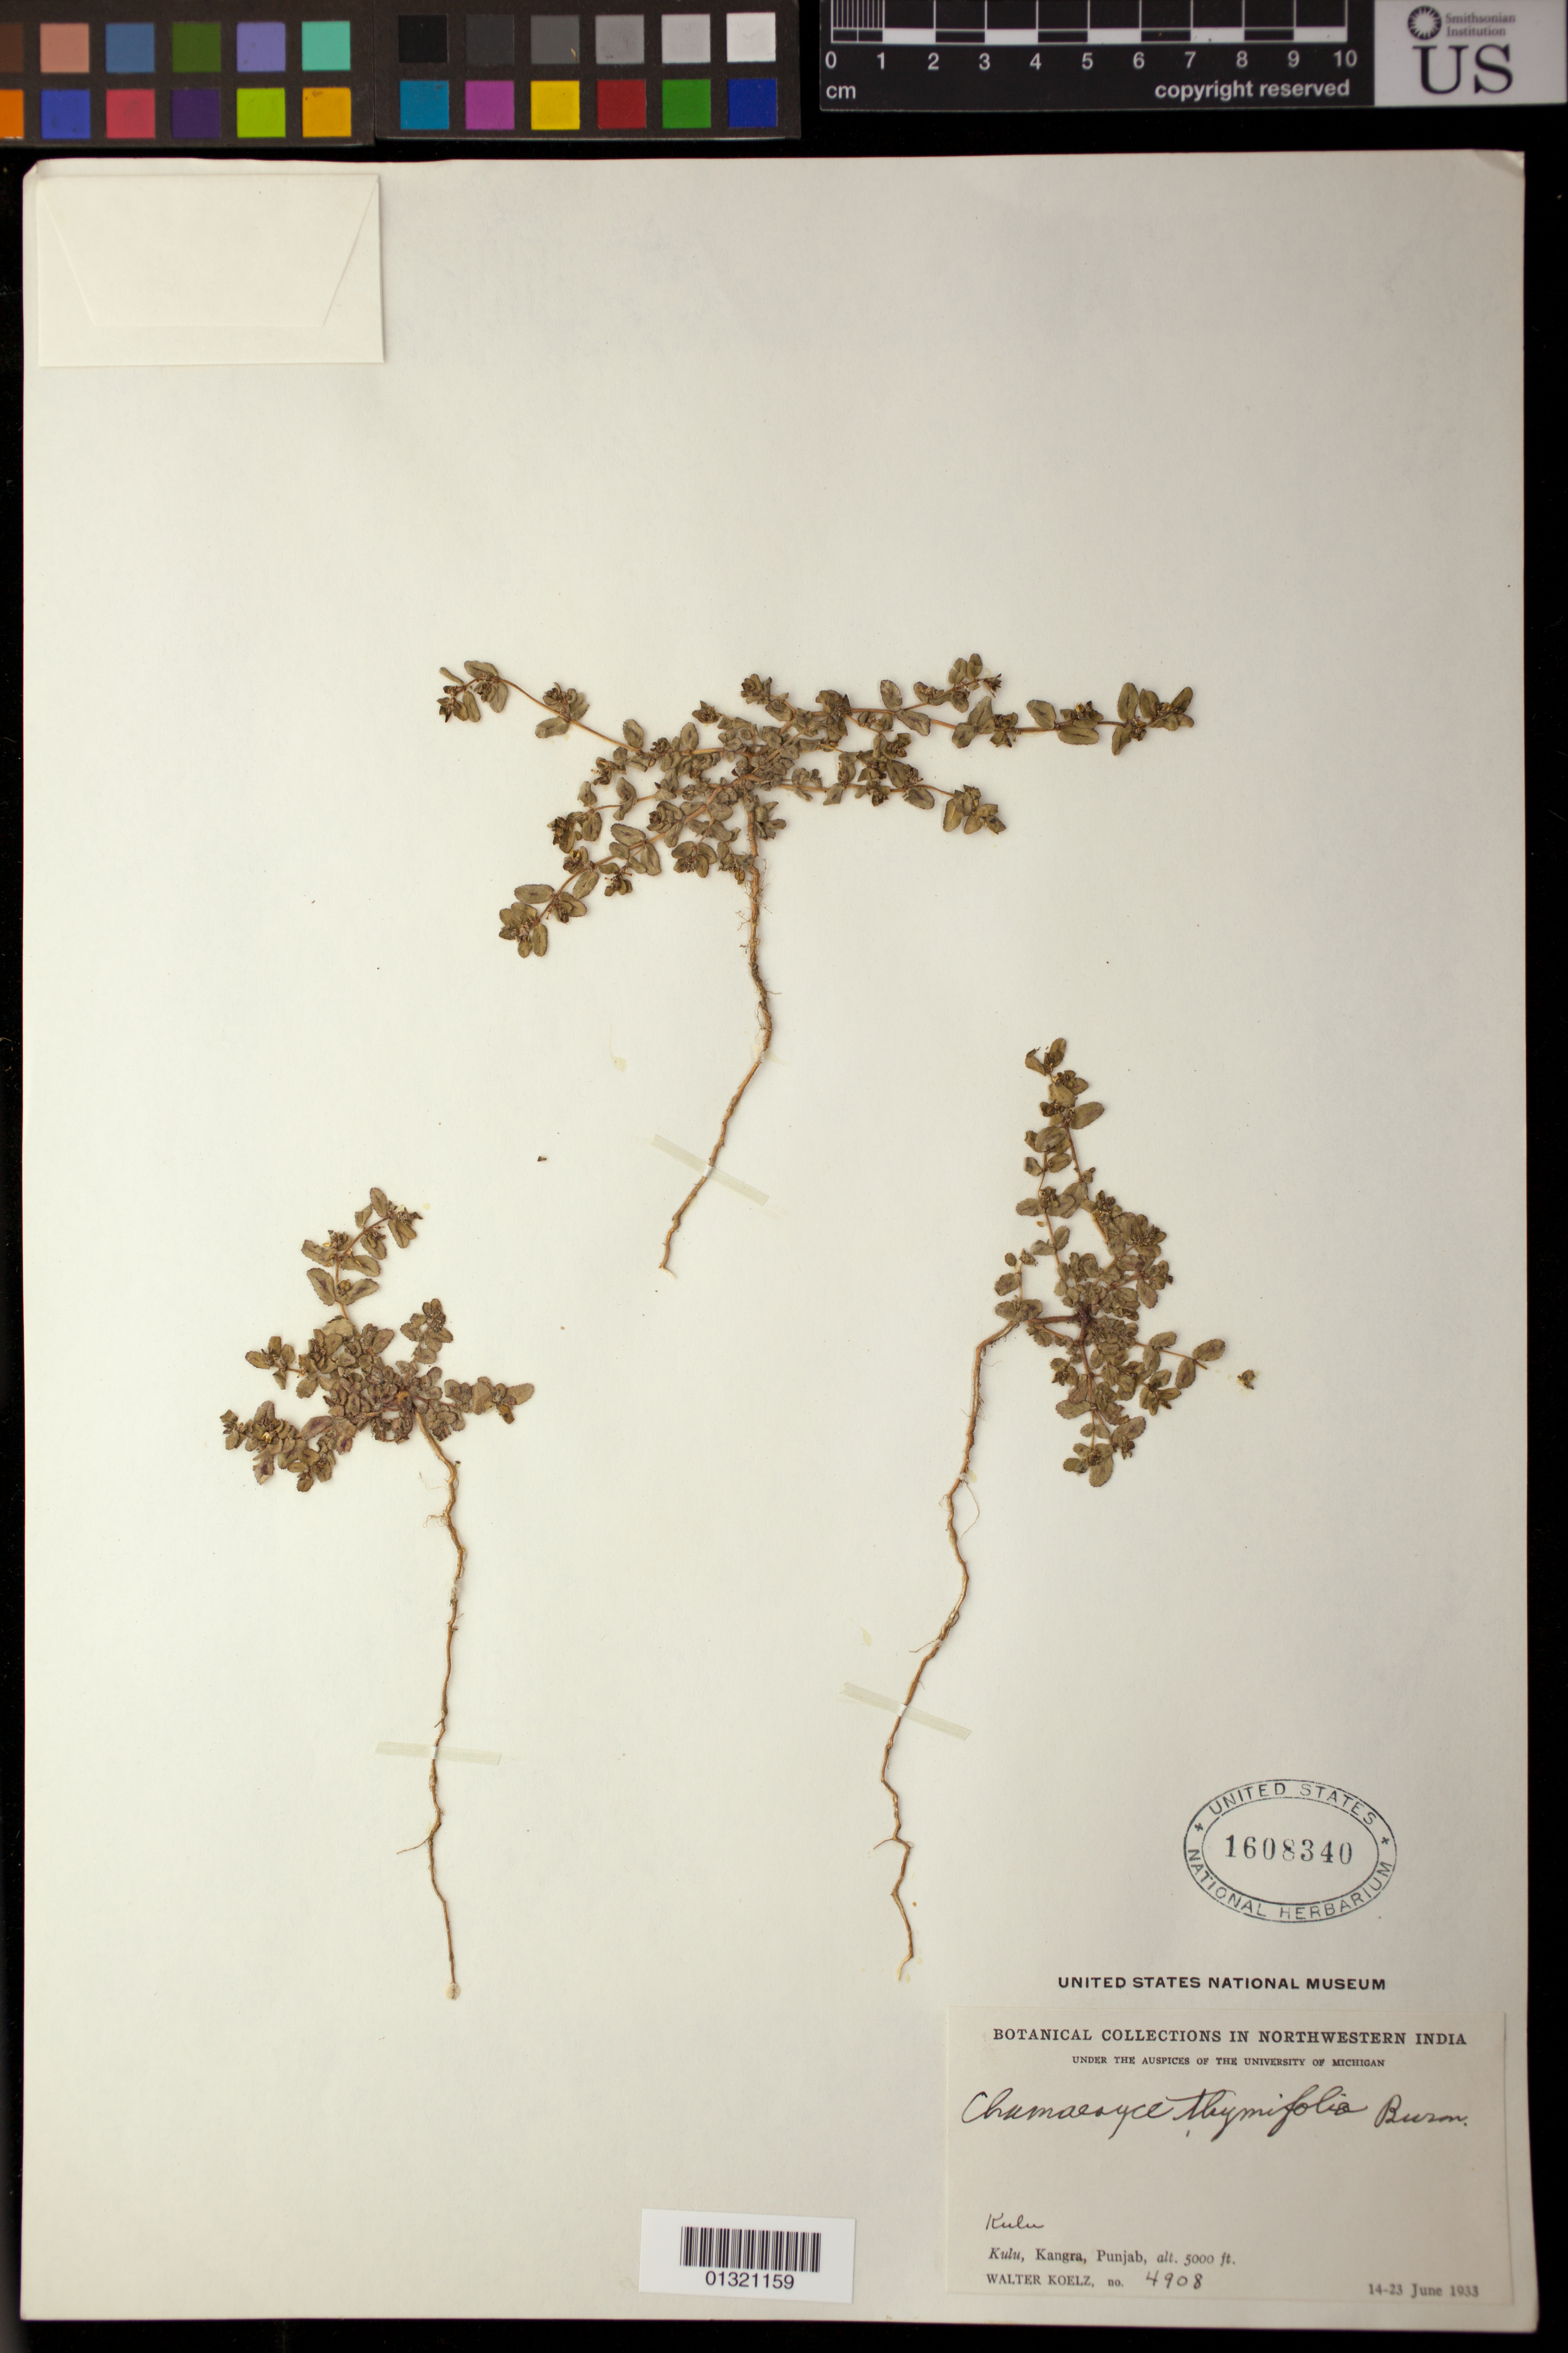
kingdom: Plantae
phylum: Tracheophyta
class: Magnoliopsida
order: Malpighiales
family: Euphorbiaceae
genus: Euphorbia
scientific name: Euphorbia thymifolia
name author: L.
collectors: W. N. Koelz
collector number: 4908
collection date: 1933-06-14/1933-06-23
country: India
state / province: Himachal Pradesh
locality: Kulu, Kangra, Punjab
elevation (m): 1524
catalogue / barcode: US 1608340